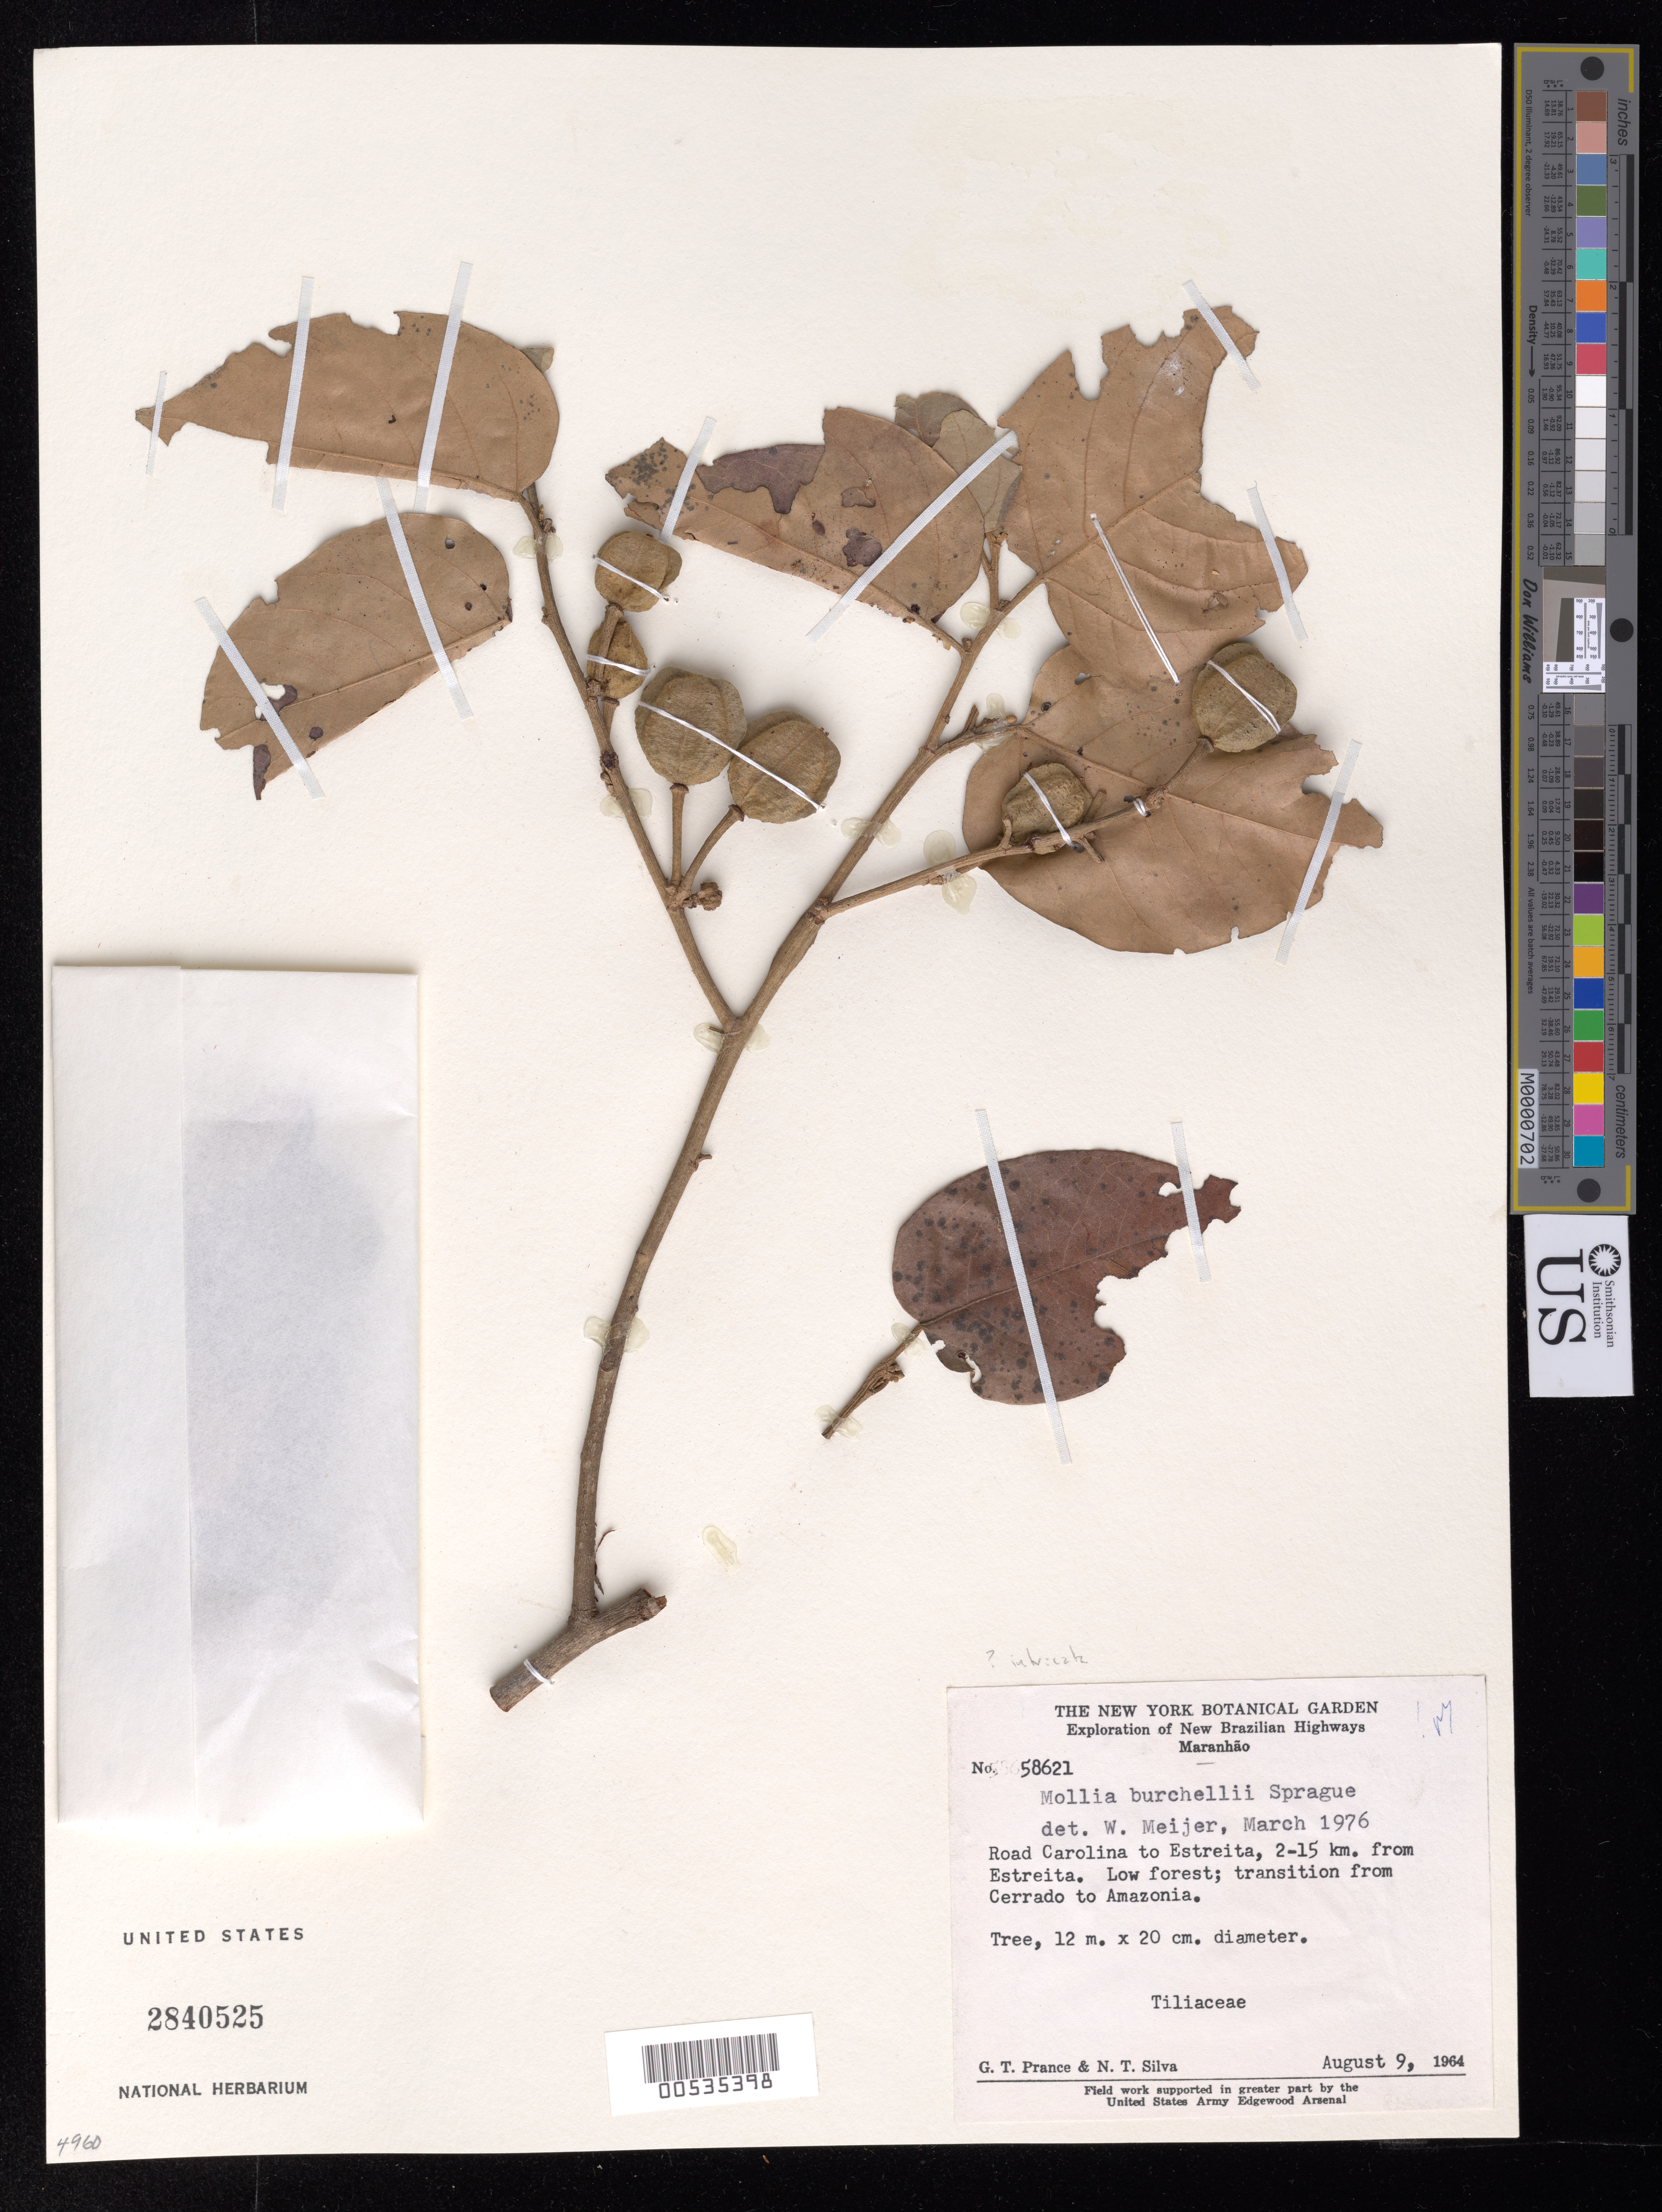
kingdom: Plantae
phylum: Tracheophyta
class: Magnoliopsida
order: Malvales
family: Malvaceae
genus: Mollia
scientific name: Mollia burchellii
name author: Sprague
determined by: Meijer, W.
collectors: G. T. Prance & N. T. Silva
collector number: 58621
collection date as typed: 09 Aug 1964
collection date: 1964-08-09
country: Brazil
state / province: Maranhão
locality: Road to Carolina to Estreita, 2-15 km from Estreita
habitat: Low forest; transition from Cerrado to Amazonia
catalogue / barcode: US 2840525